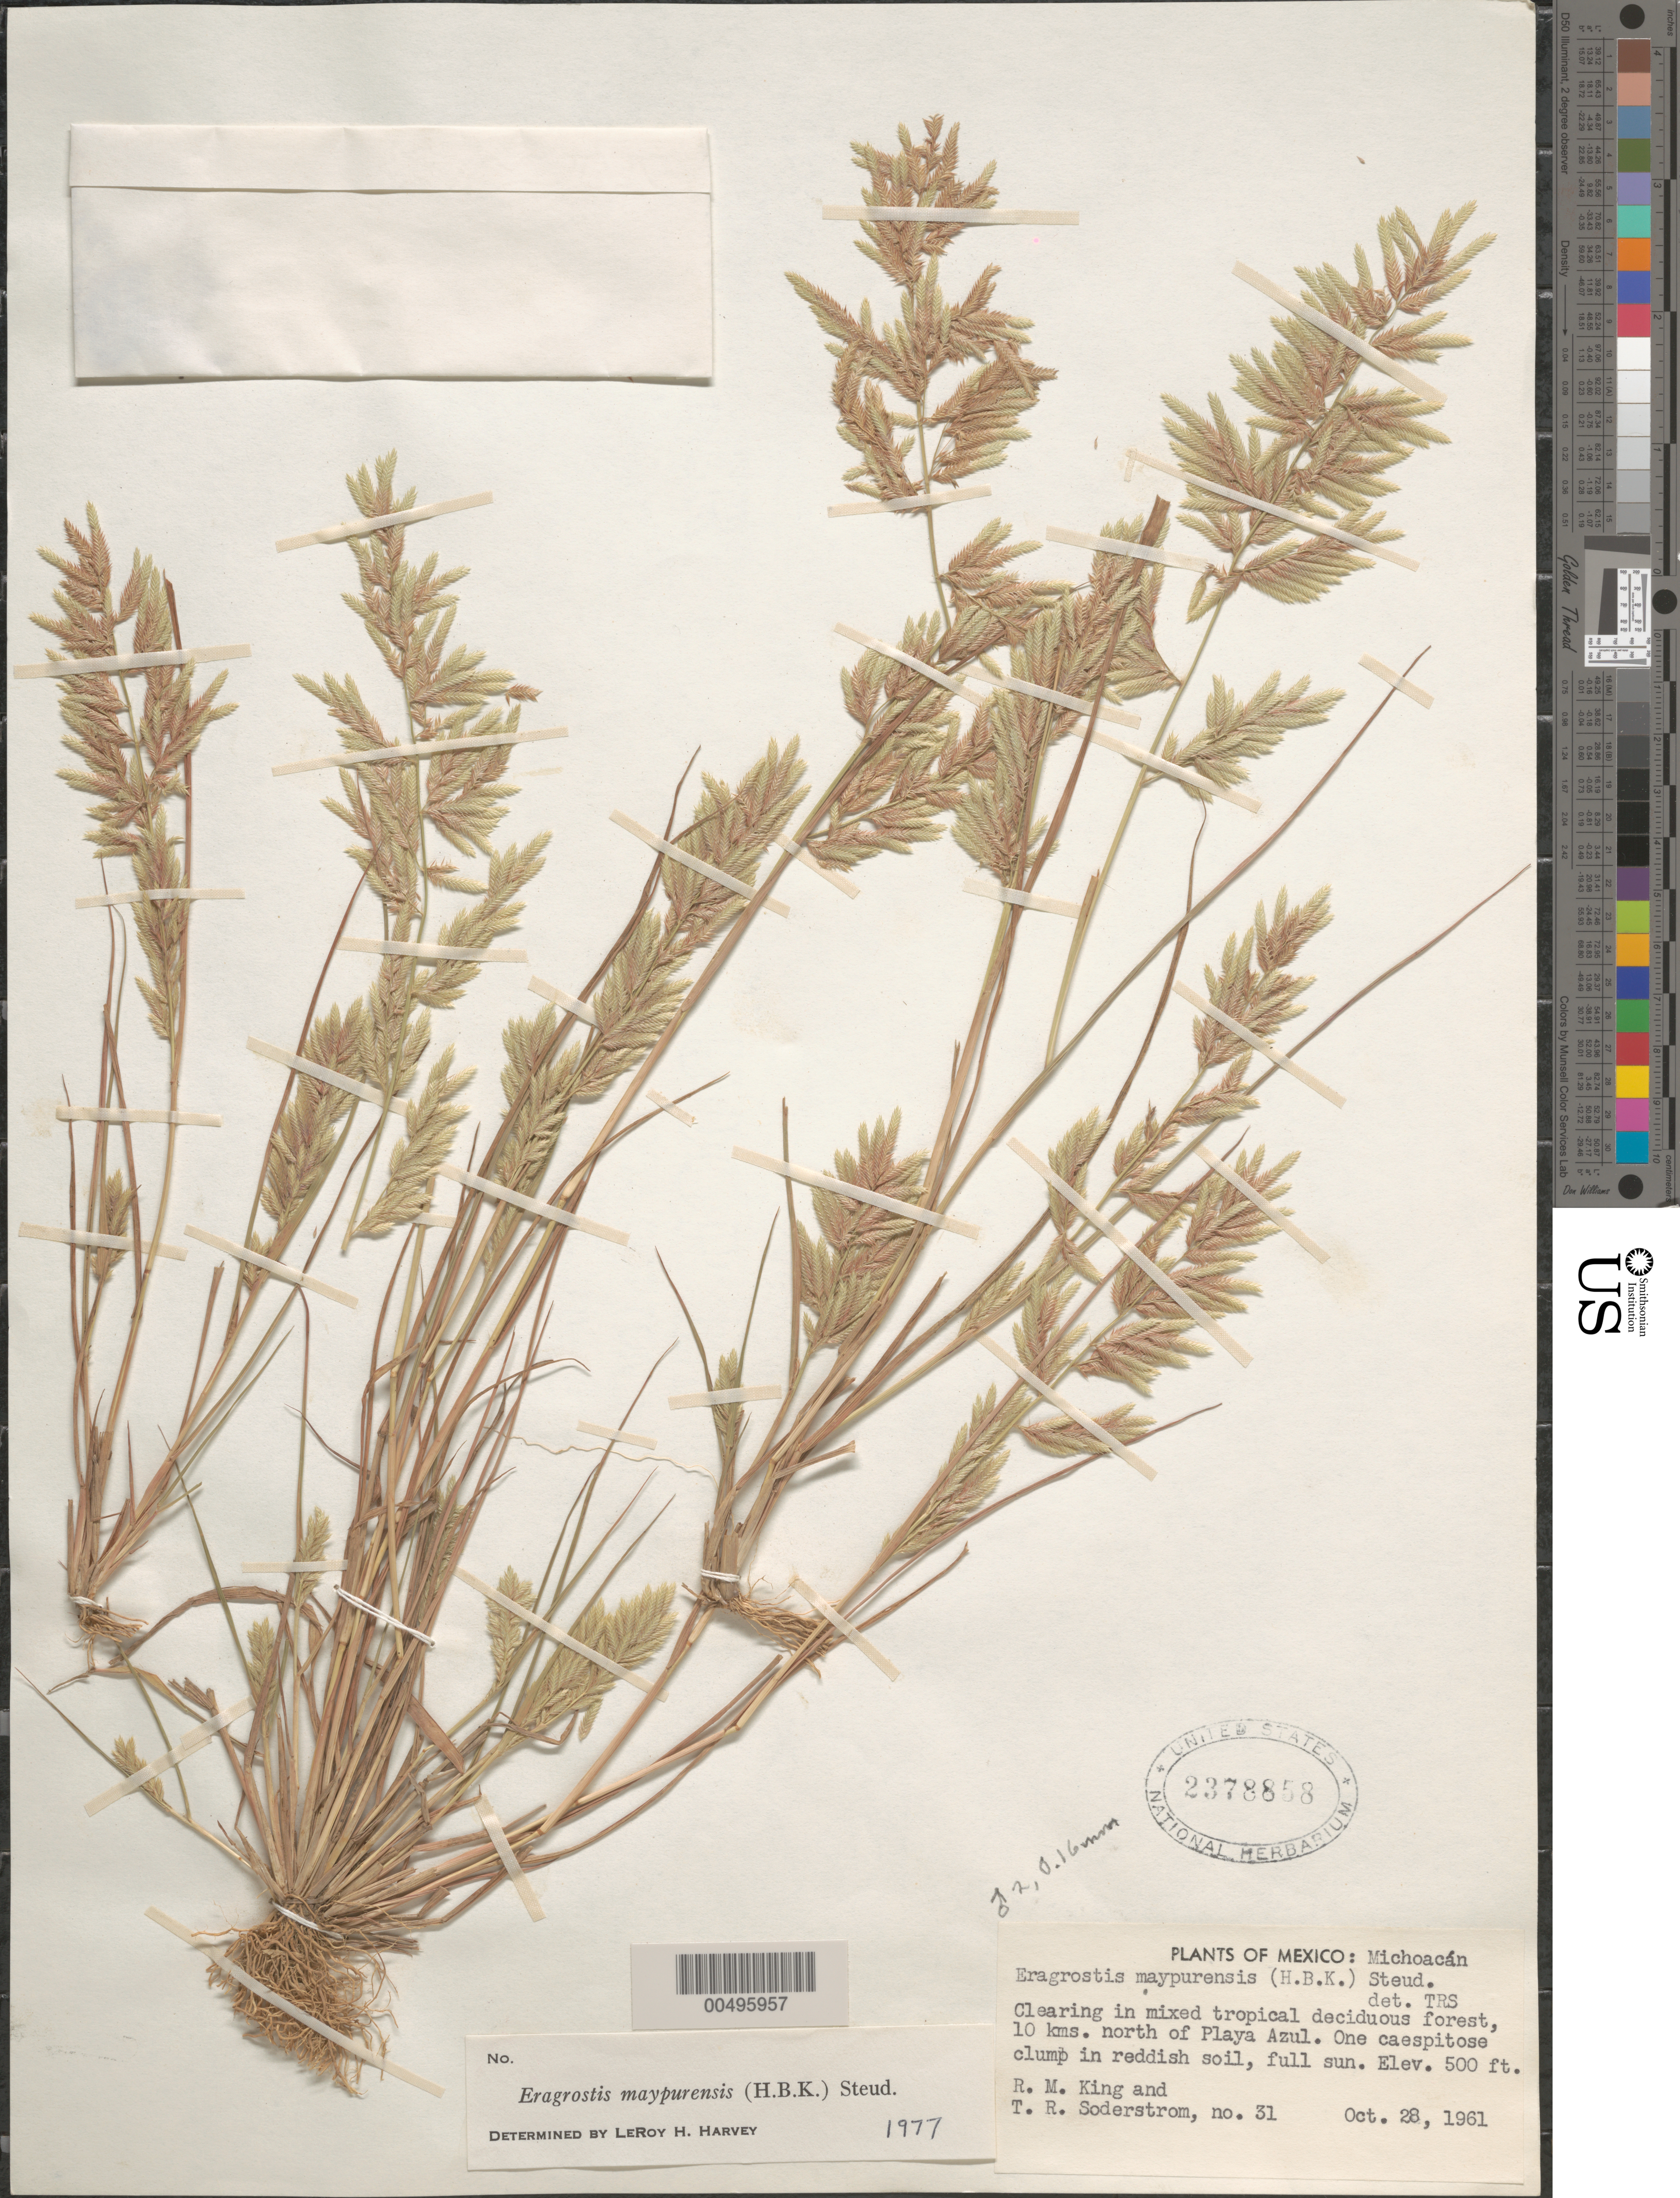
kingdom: Plantae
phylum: Tracheophyta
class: Liliopsida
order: Poales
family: Poaceae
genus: Eragrostis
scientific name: Eragrostis maypurensis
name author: (Kunth) Steud.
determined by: Harvey, L. H.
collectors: R. M. King & T. R. Soderstrom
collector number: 31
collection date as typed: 28 Oct 1961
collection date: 1961-10-28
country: Mexico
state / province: Michoacán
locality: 10 km N of Playa Azul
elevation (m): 152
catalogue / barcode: US 2378858